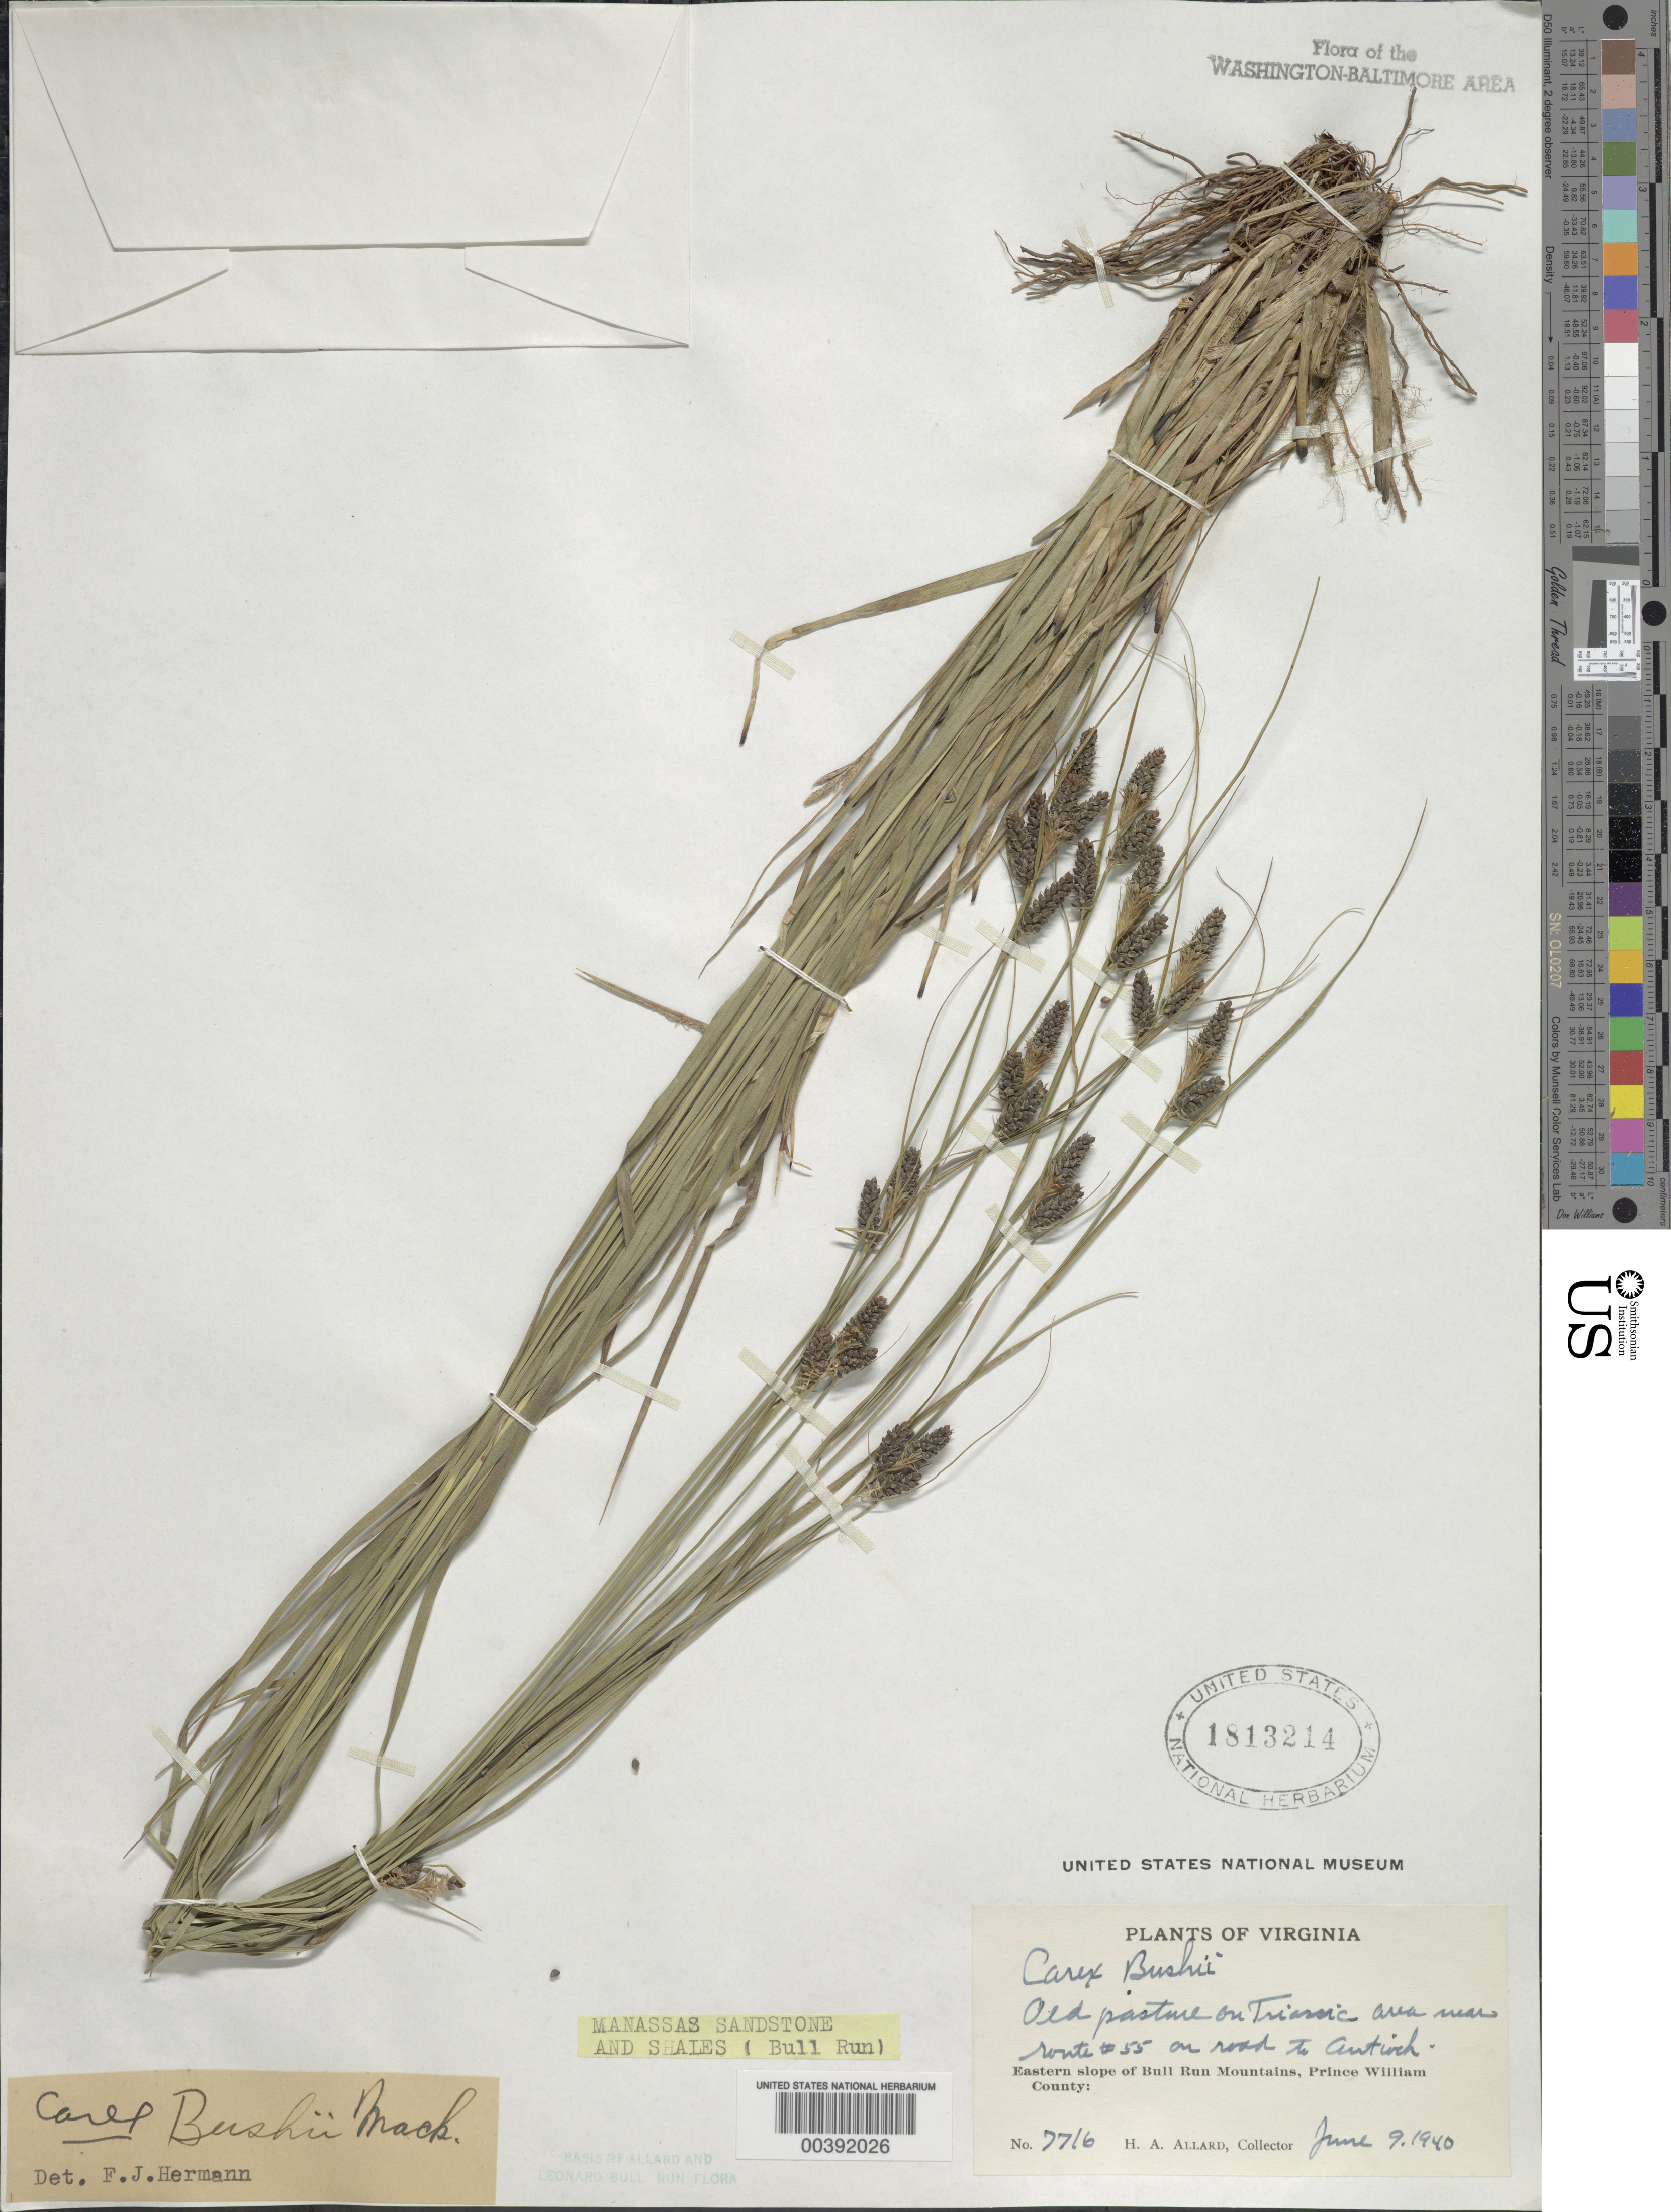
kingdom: Plantae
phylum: Tracheophyta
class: Liliopsida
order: Poales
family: Cyperaceae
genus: Carex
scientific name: Carex bushii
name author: Mack.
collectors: H. A. Allard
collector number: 7716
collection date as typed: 09 Jun 1940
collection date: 1940-06-09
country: United States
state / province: Virginia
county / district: Prince William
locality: Route 55 to Antioch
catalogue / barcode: US 1813214